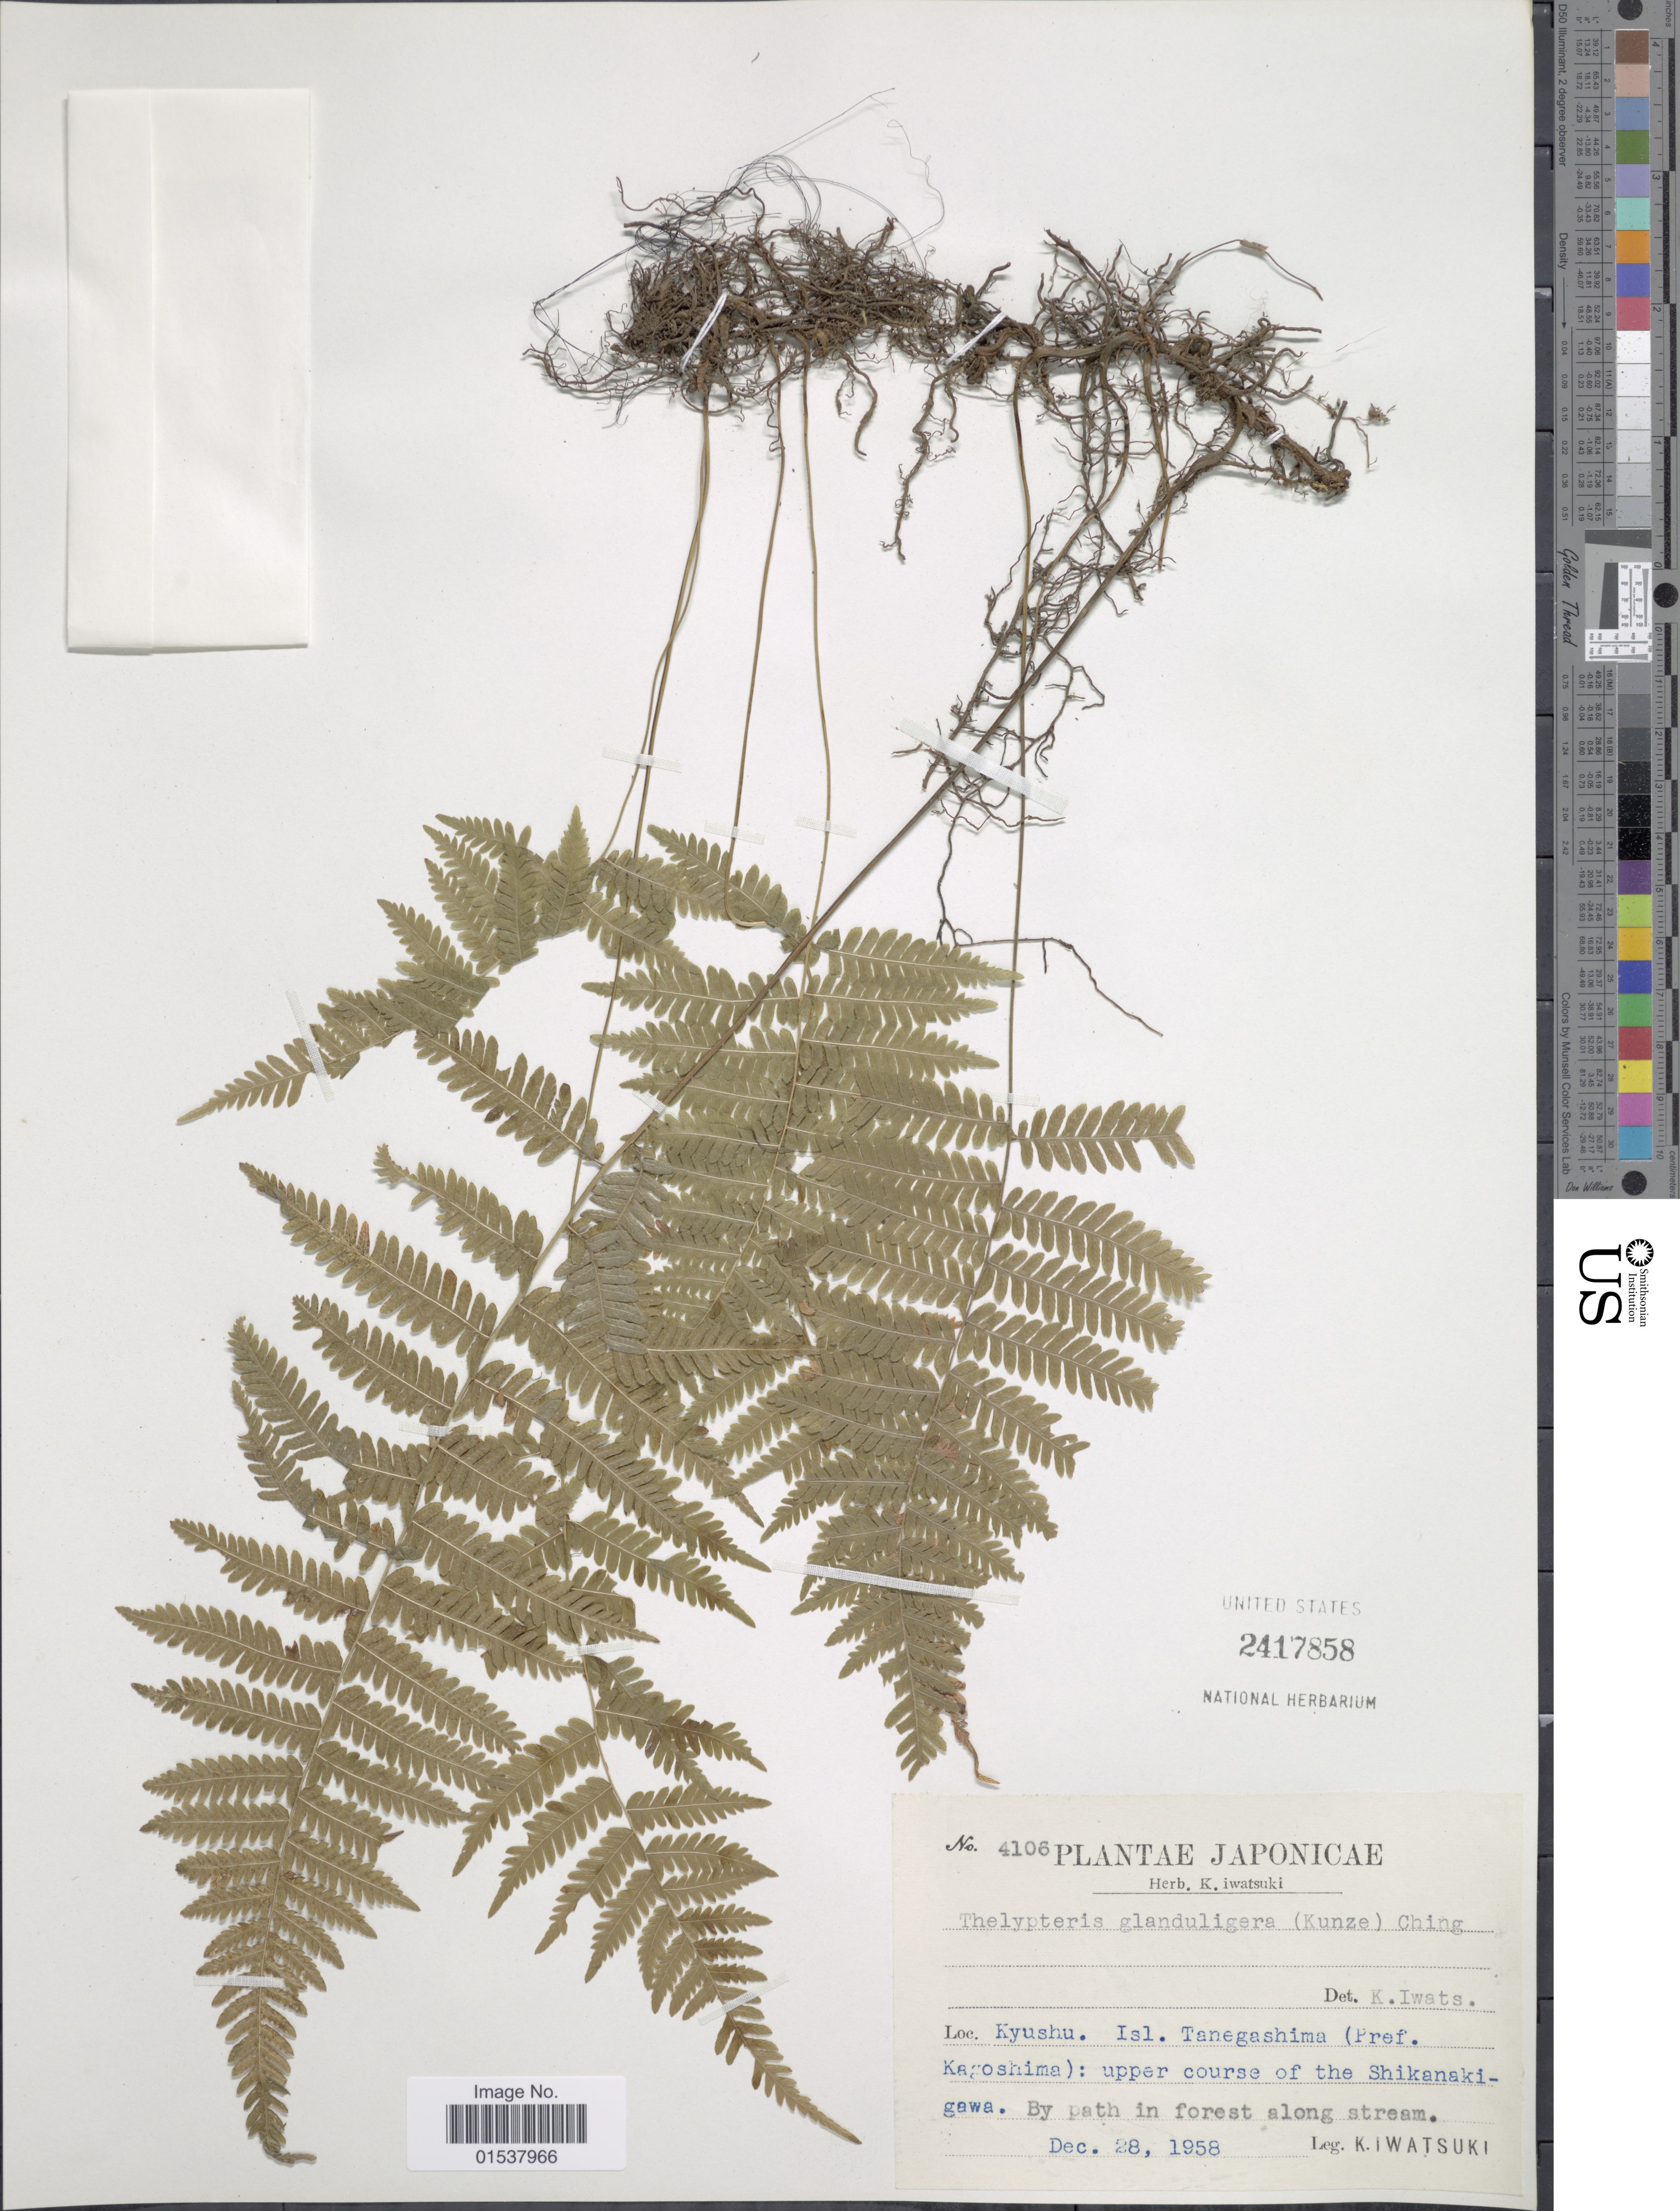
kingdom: Plantae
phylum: Tracheophyta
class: Polypodiopsida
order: Polypodiales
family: Thelypteridaceae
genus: Parathelypteris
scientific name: Parathelypteris glanduligera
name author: (Kunze) Ching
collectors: K. Iwatsuki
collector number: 4106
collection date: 1958-12-28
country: Japan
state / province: Kagosima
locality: Japonicae, Kyushu. Isl. Tanegashima (Pref. Kagoshima): upper course of the Shikanakigawa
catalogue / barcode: US 2417858